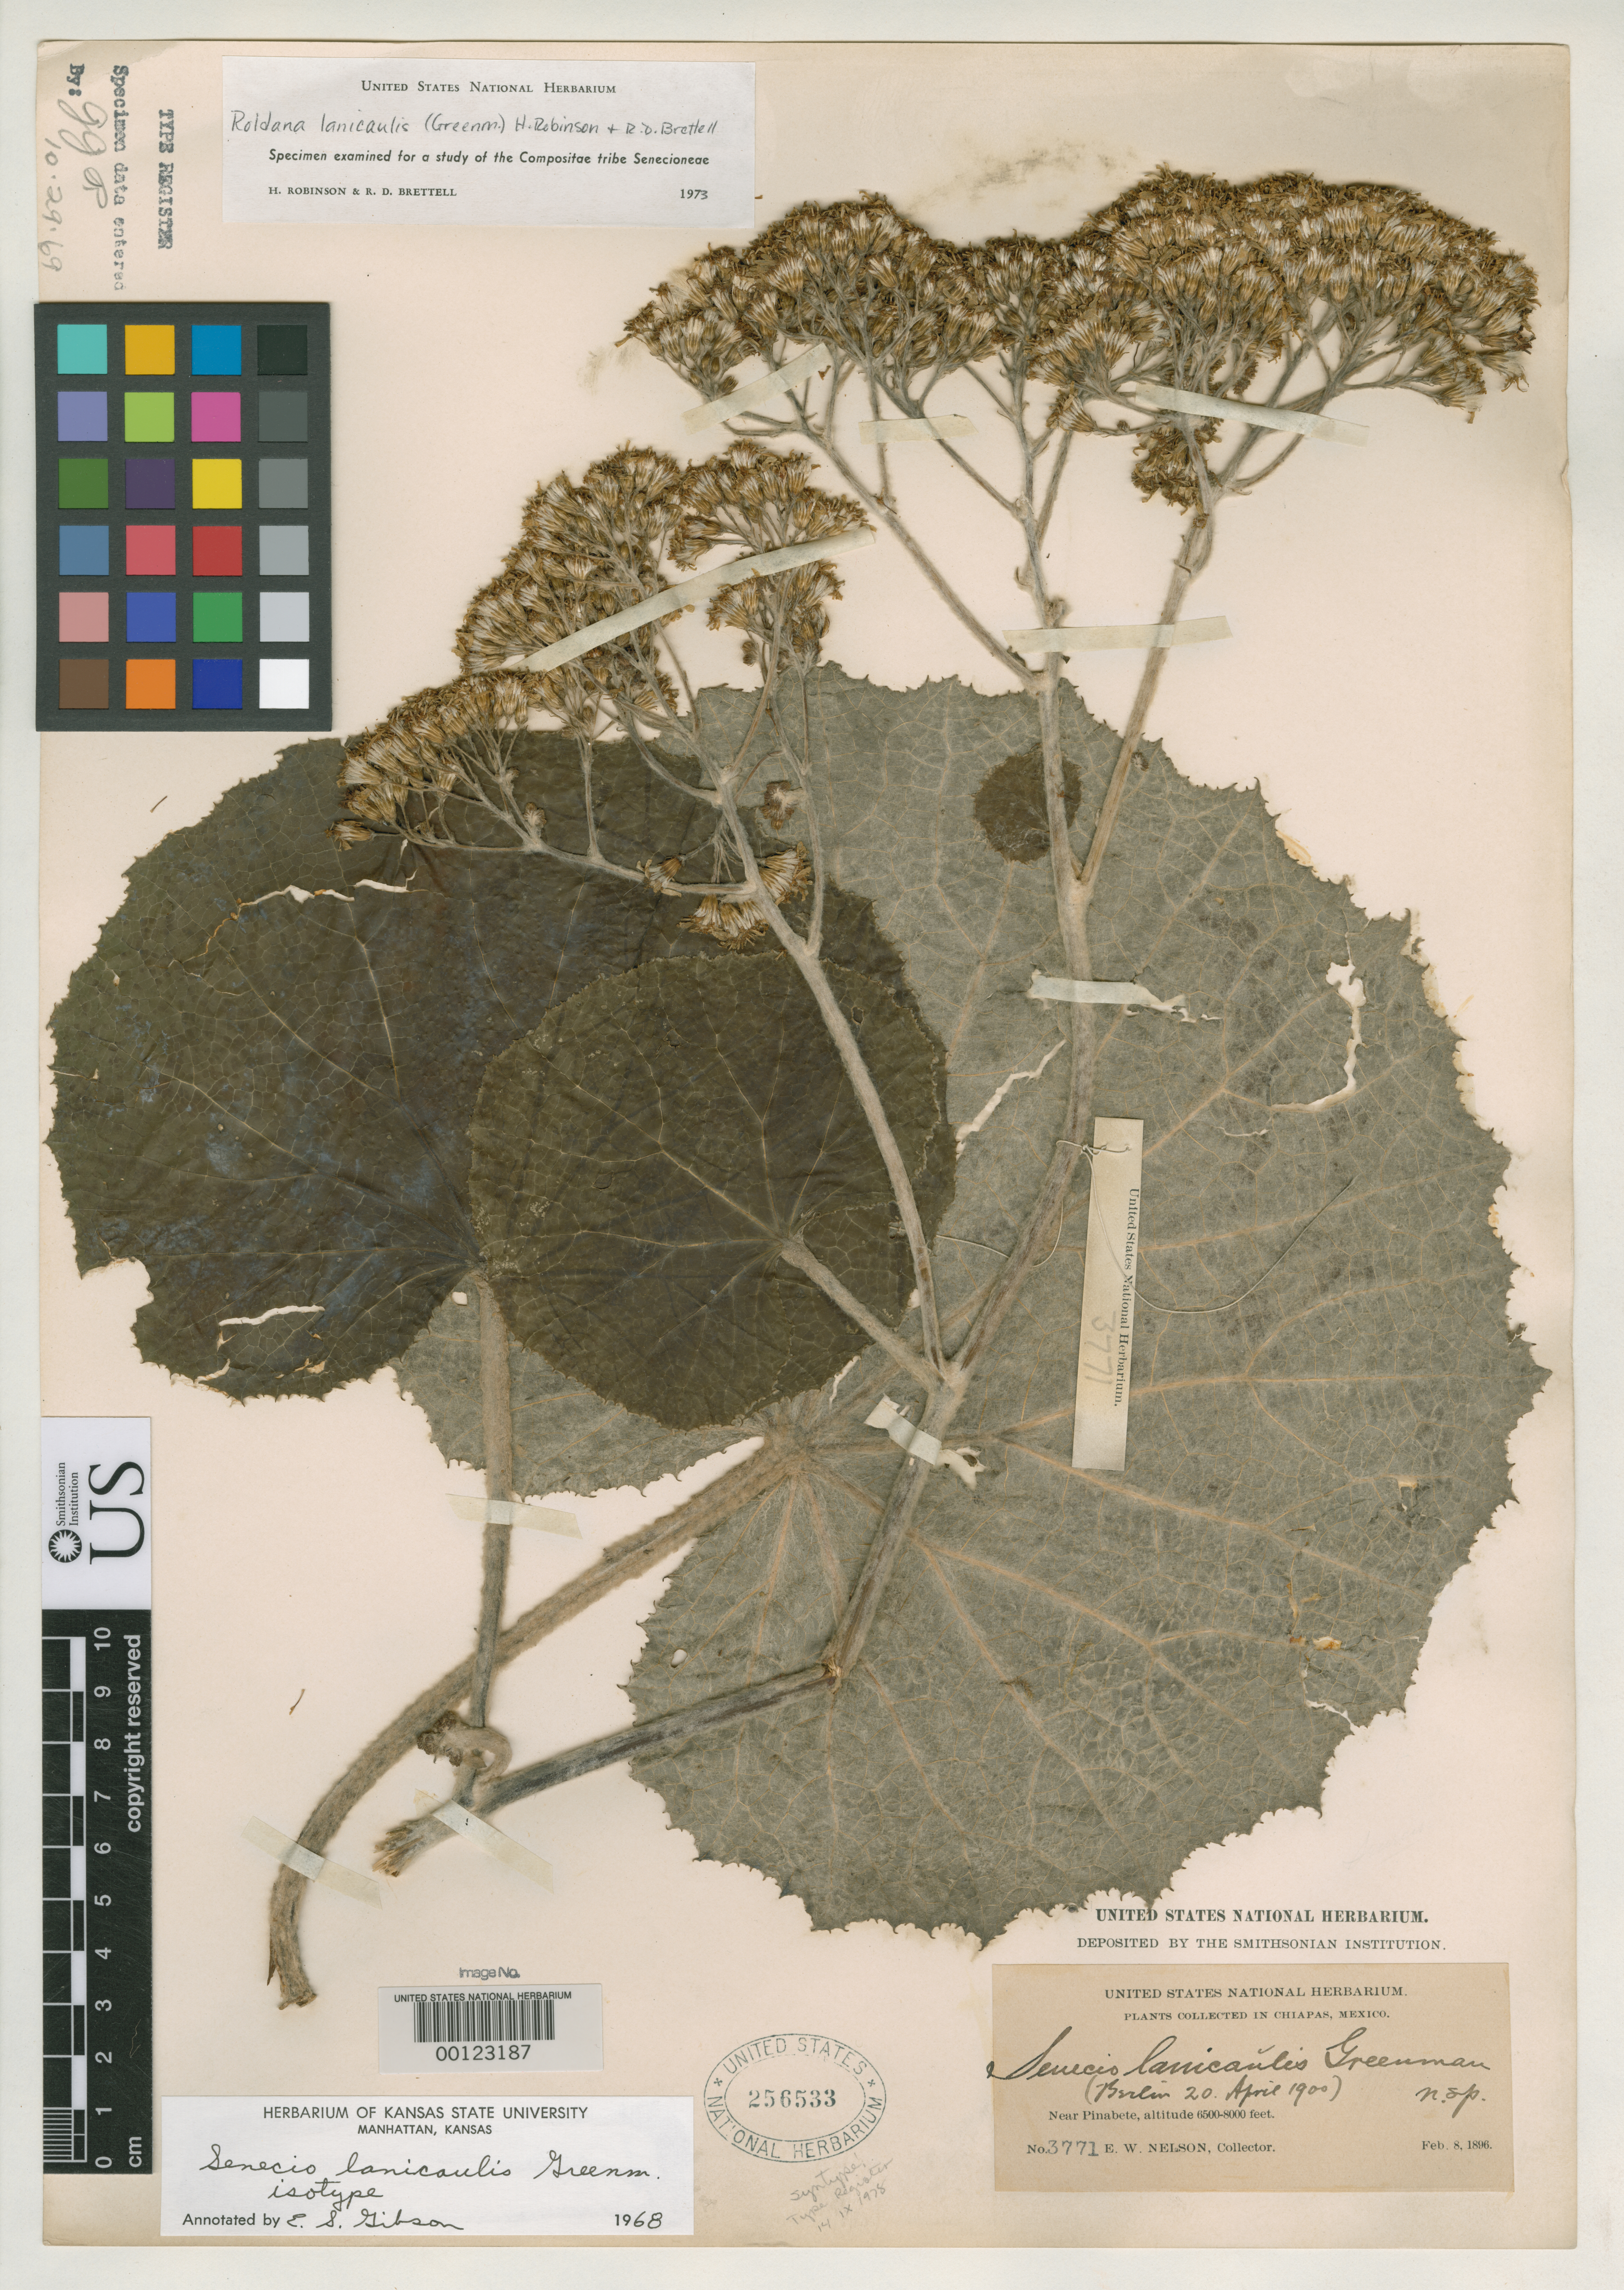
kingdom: Plantae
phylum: Tracheophyta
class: Magnoliopsida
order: Asterales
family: Asteraceae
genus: Senecio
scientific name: Senecio lanicaulis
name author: Greenm.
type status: Syntype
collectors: E. W. Nelson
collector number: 3771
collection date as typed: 08 Feb 1896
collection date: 1896-02-08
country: Mexico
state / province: Chiapas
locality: Near Pinabete.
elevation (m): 1800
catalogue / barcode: US 256533